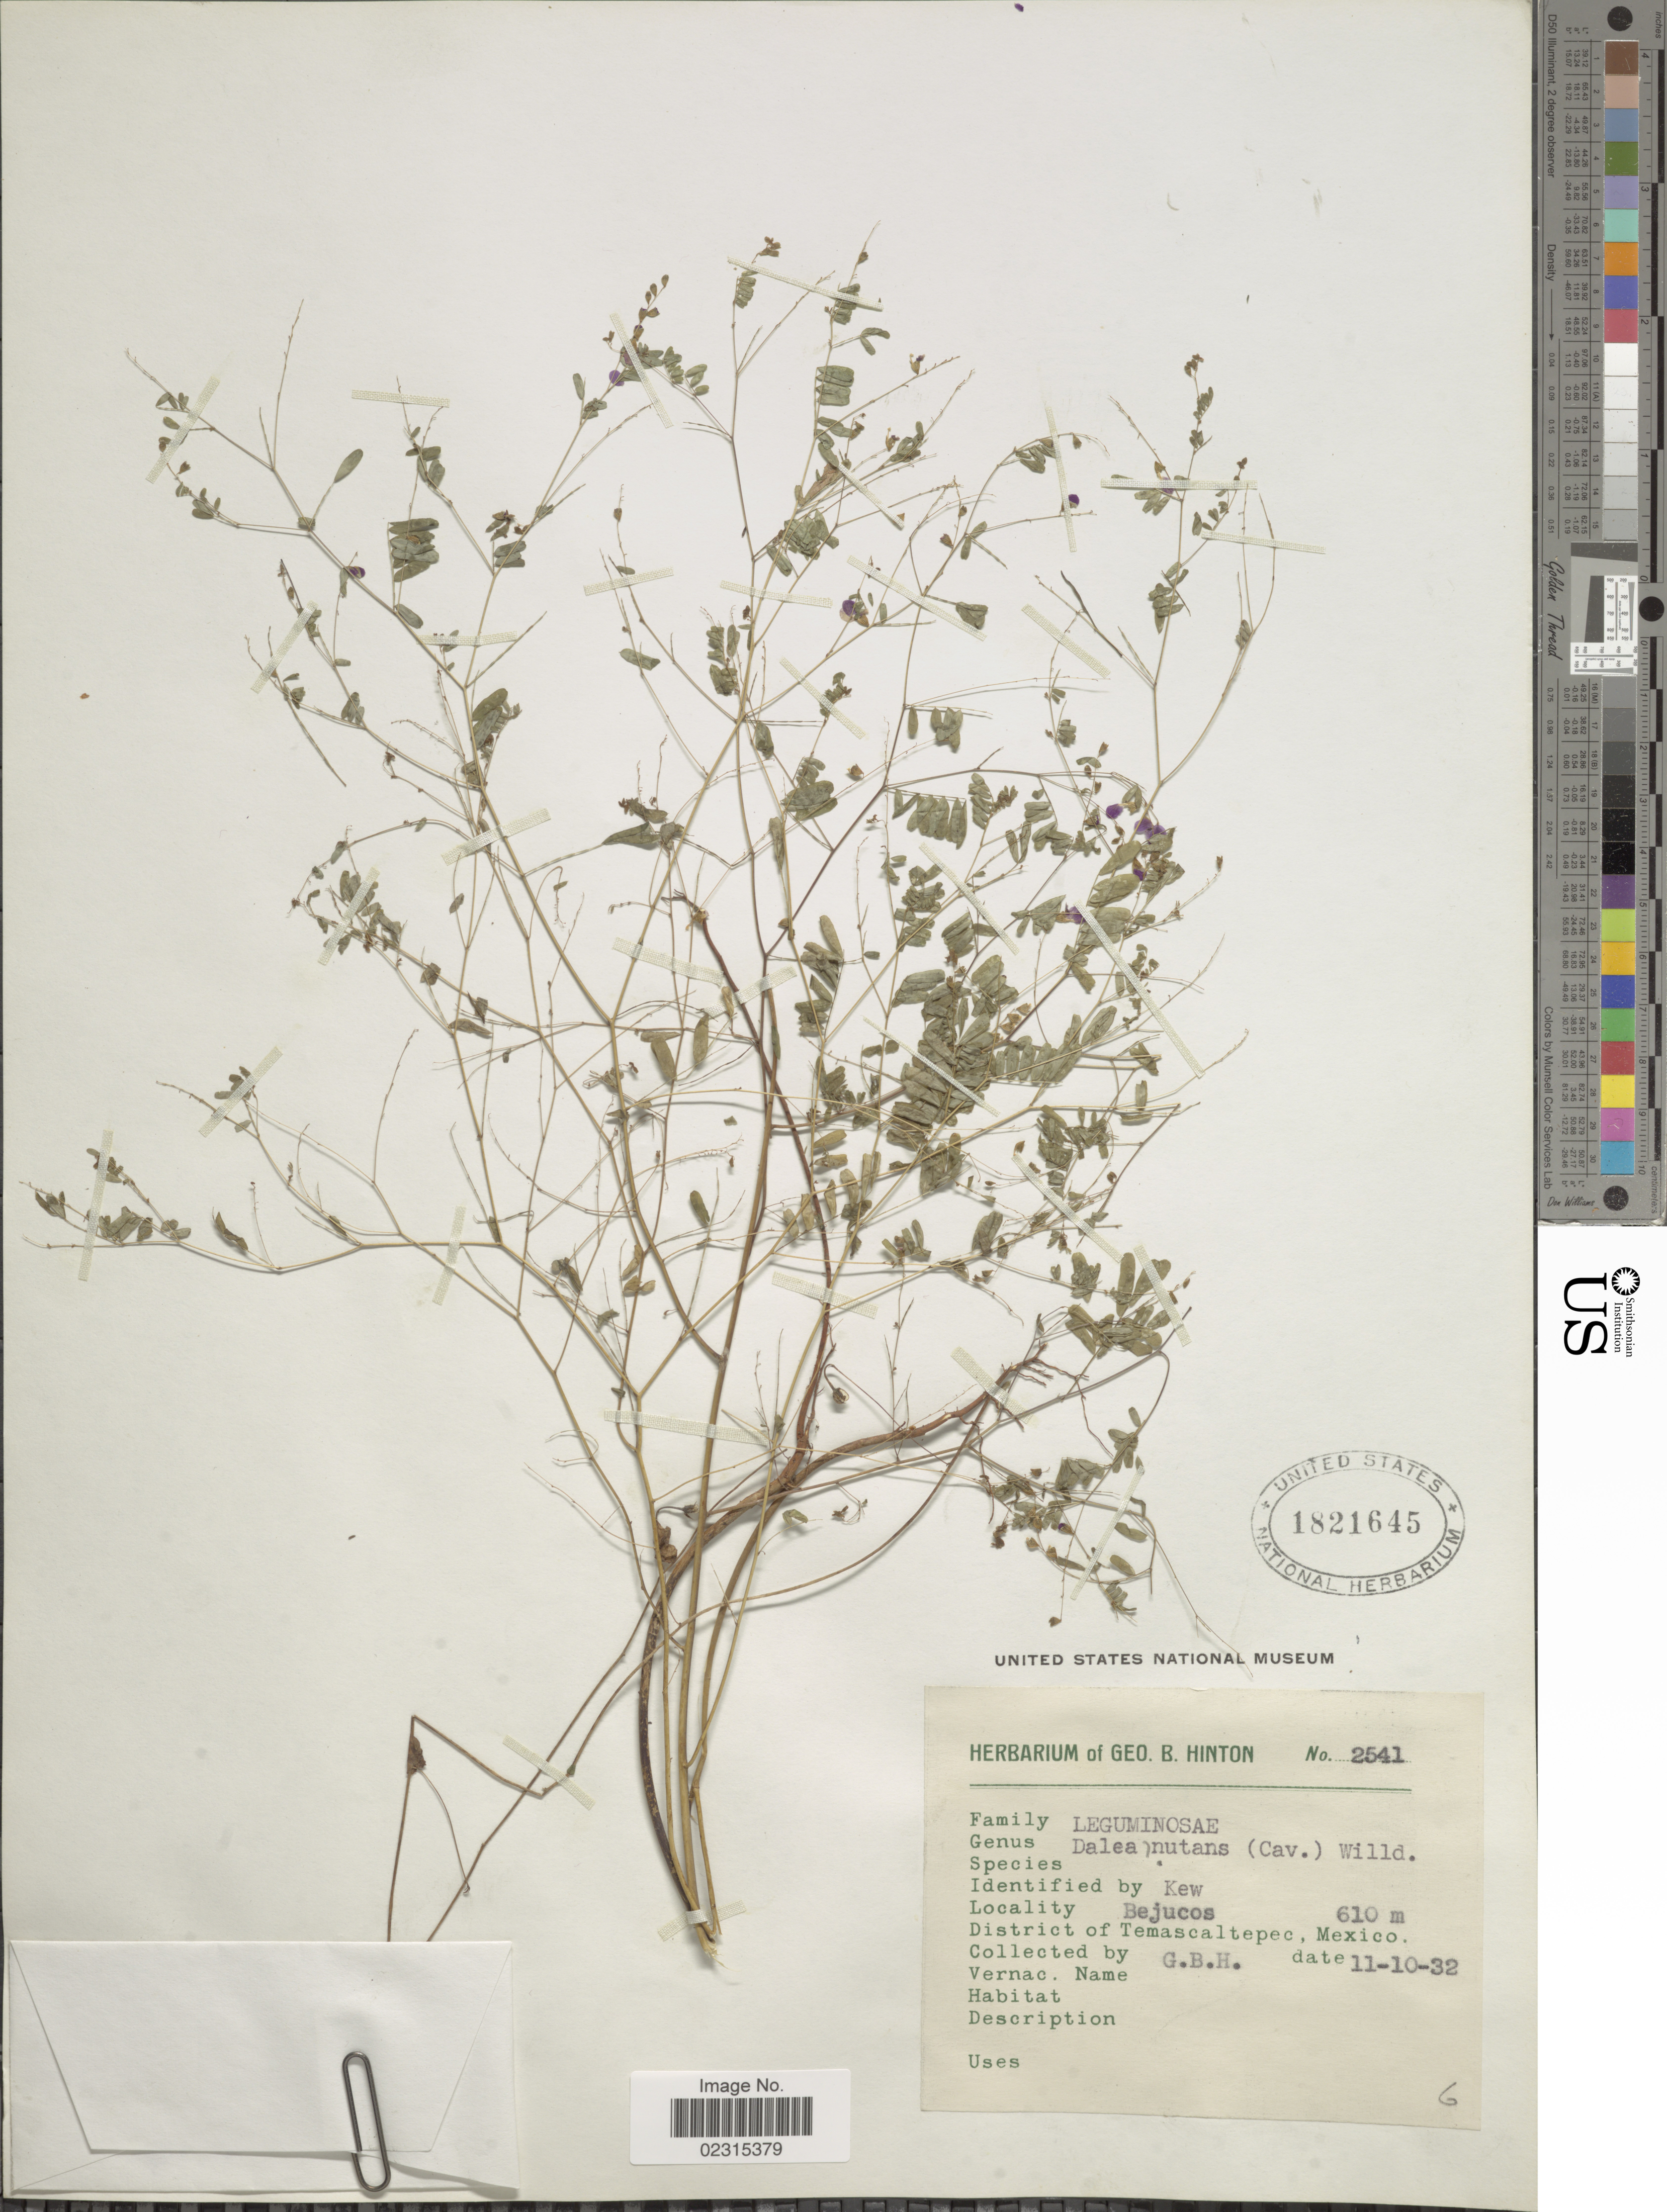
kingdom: Plantae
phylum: Tracheophyta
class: Magnoliopsida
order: Fabales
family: Fabaceae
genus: Marina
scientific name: Marina nutans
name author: (Cav.) Barneby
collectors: G. B. Hinton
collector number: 2541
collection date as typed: Transcribed d/m/y: 10/11/32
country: Mexico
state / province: México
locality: Bejucos District of Temascaltepec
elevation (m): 610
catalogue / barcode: US 1821645